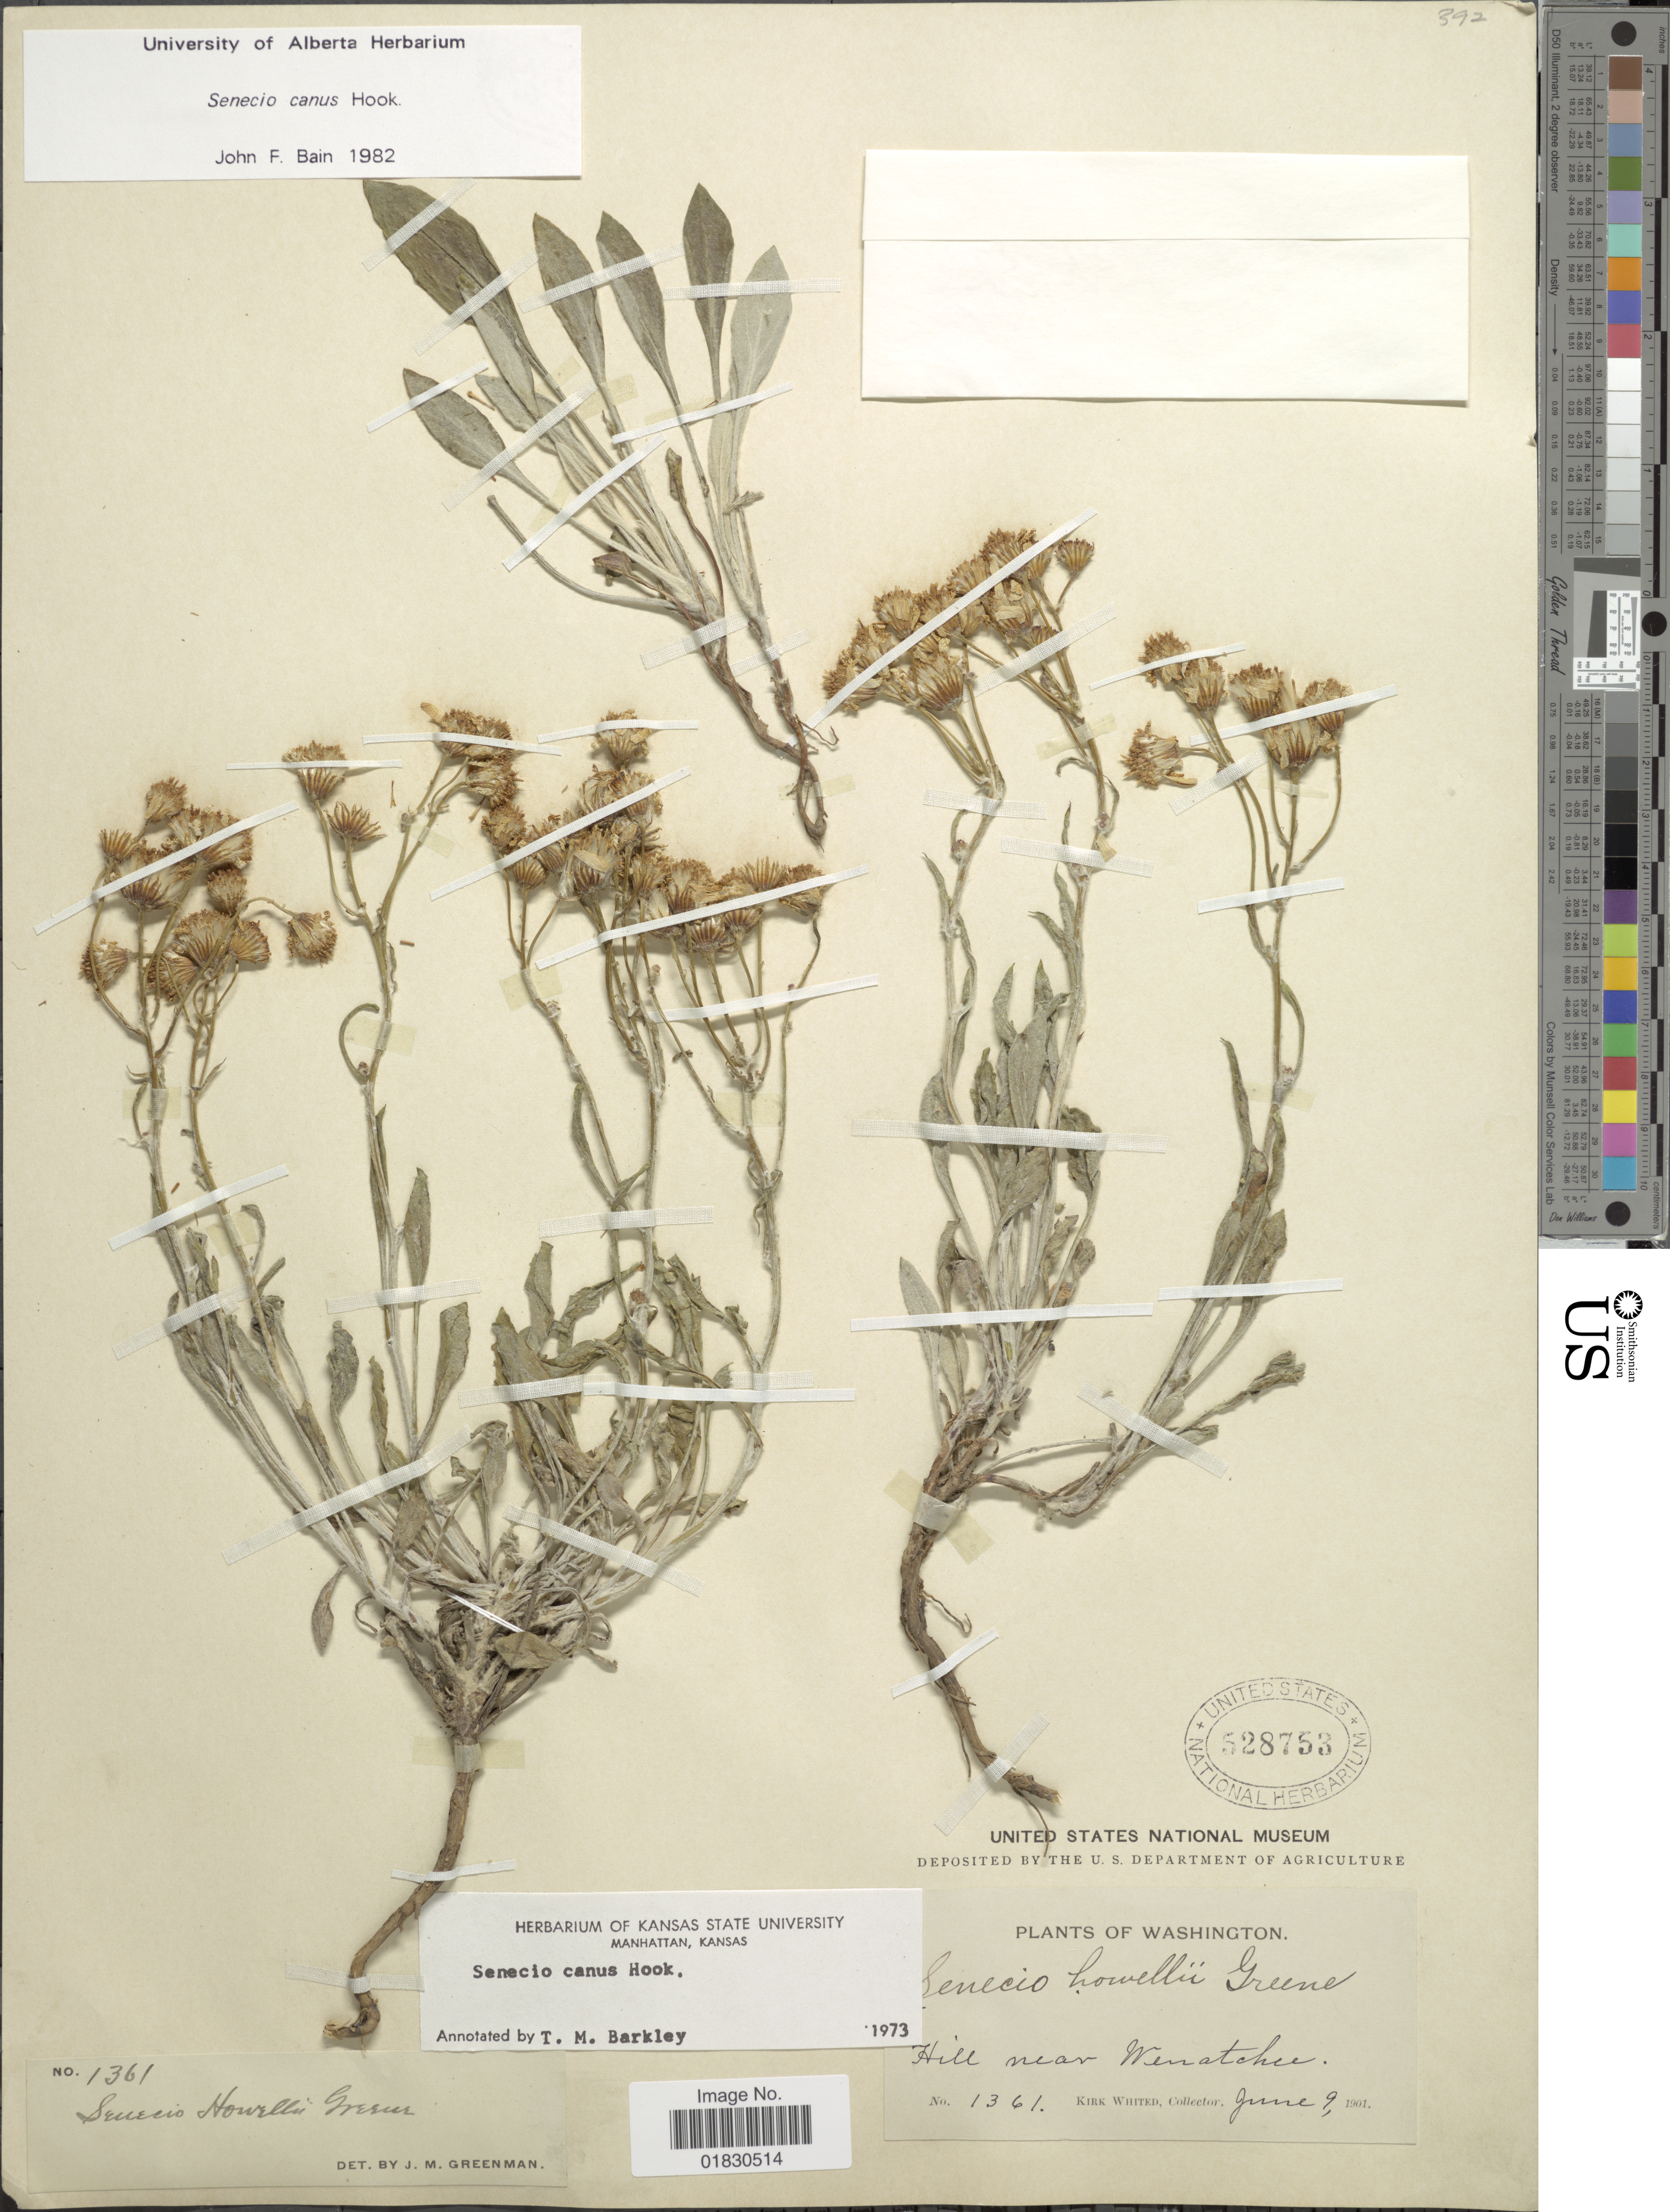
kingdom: Plantae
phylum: Tracheophyta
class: Magnoliopsida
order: Asterales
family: Asteraceae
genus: Packera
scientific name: Packera cana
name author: (Hook.) W.A. Weber & Á. Löve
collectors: K. Whited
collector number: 1361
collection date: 1901-06-09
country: United States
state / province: Washington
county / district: Chelan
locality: Hill near Wenatchee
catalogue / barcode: US 528753